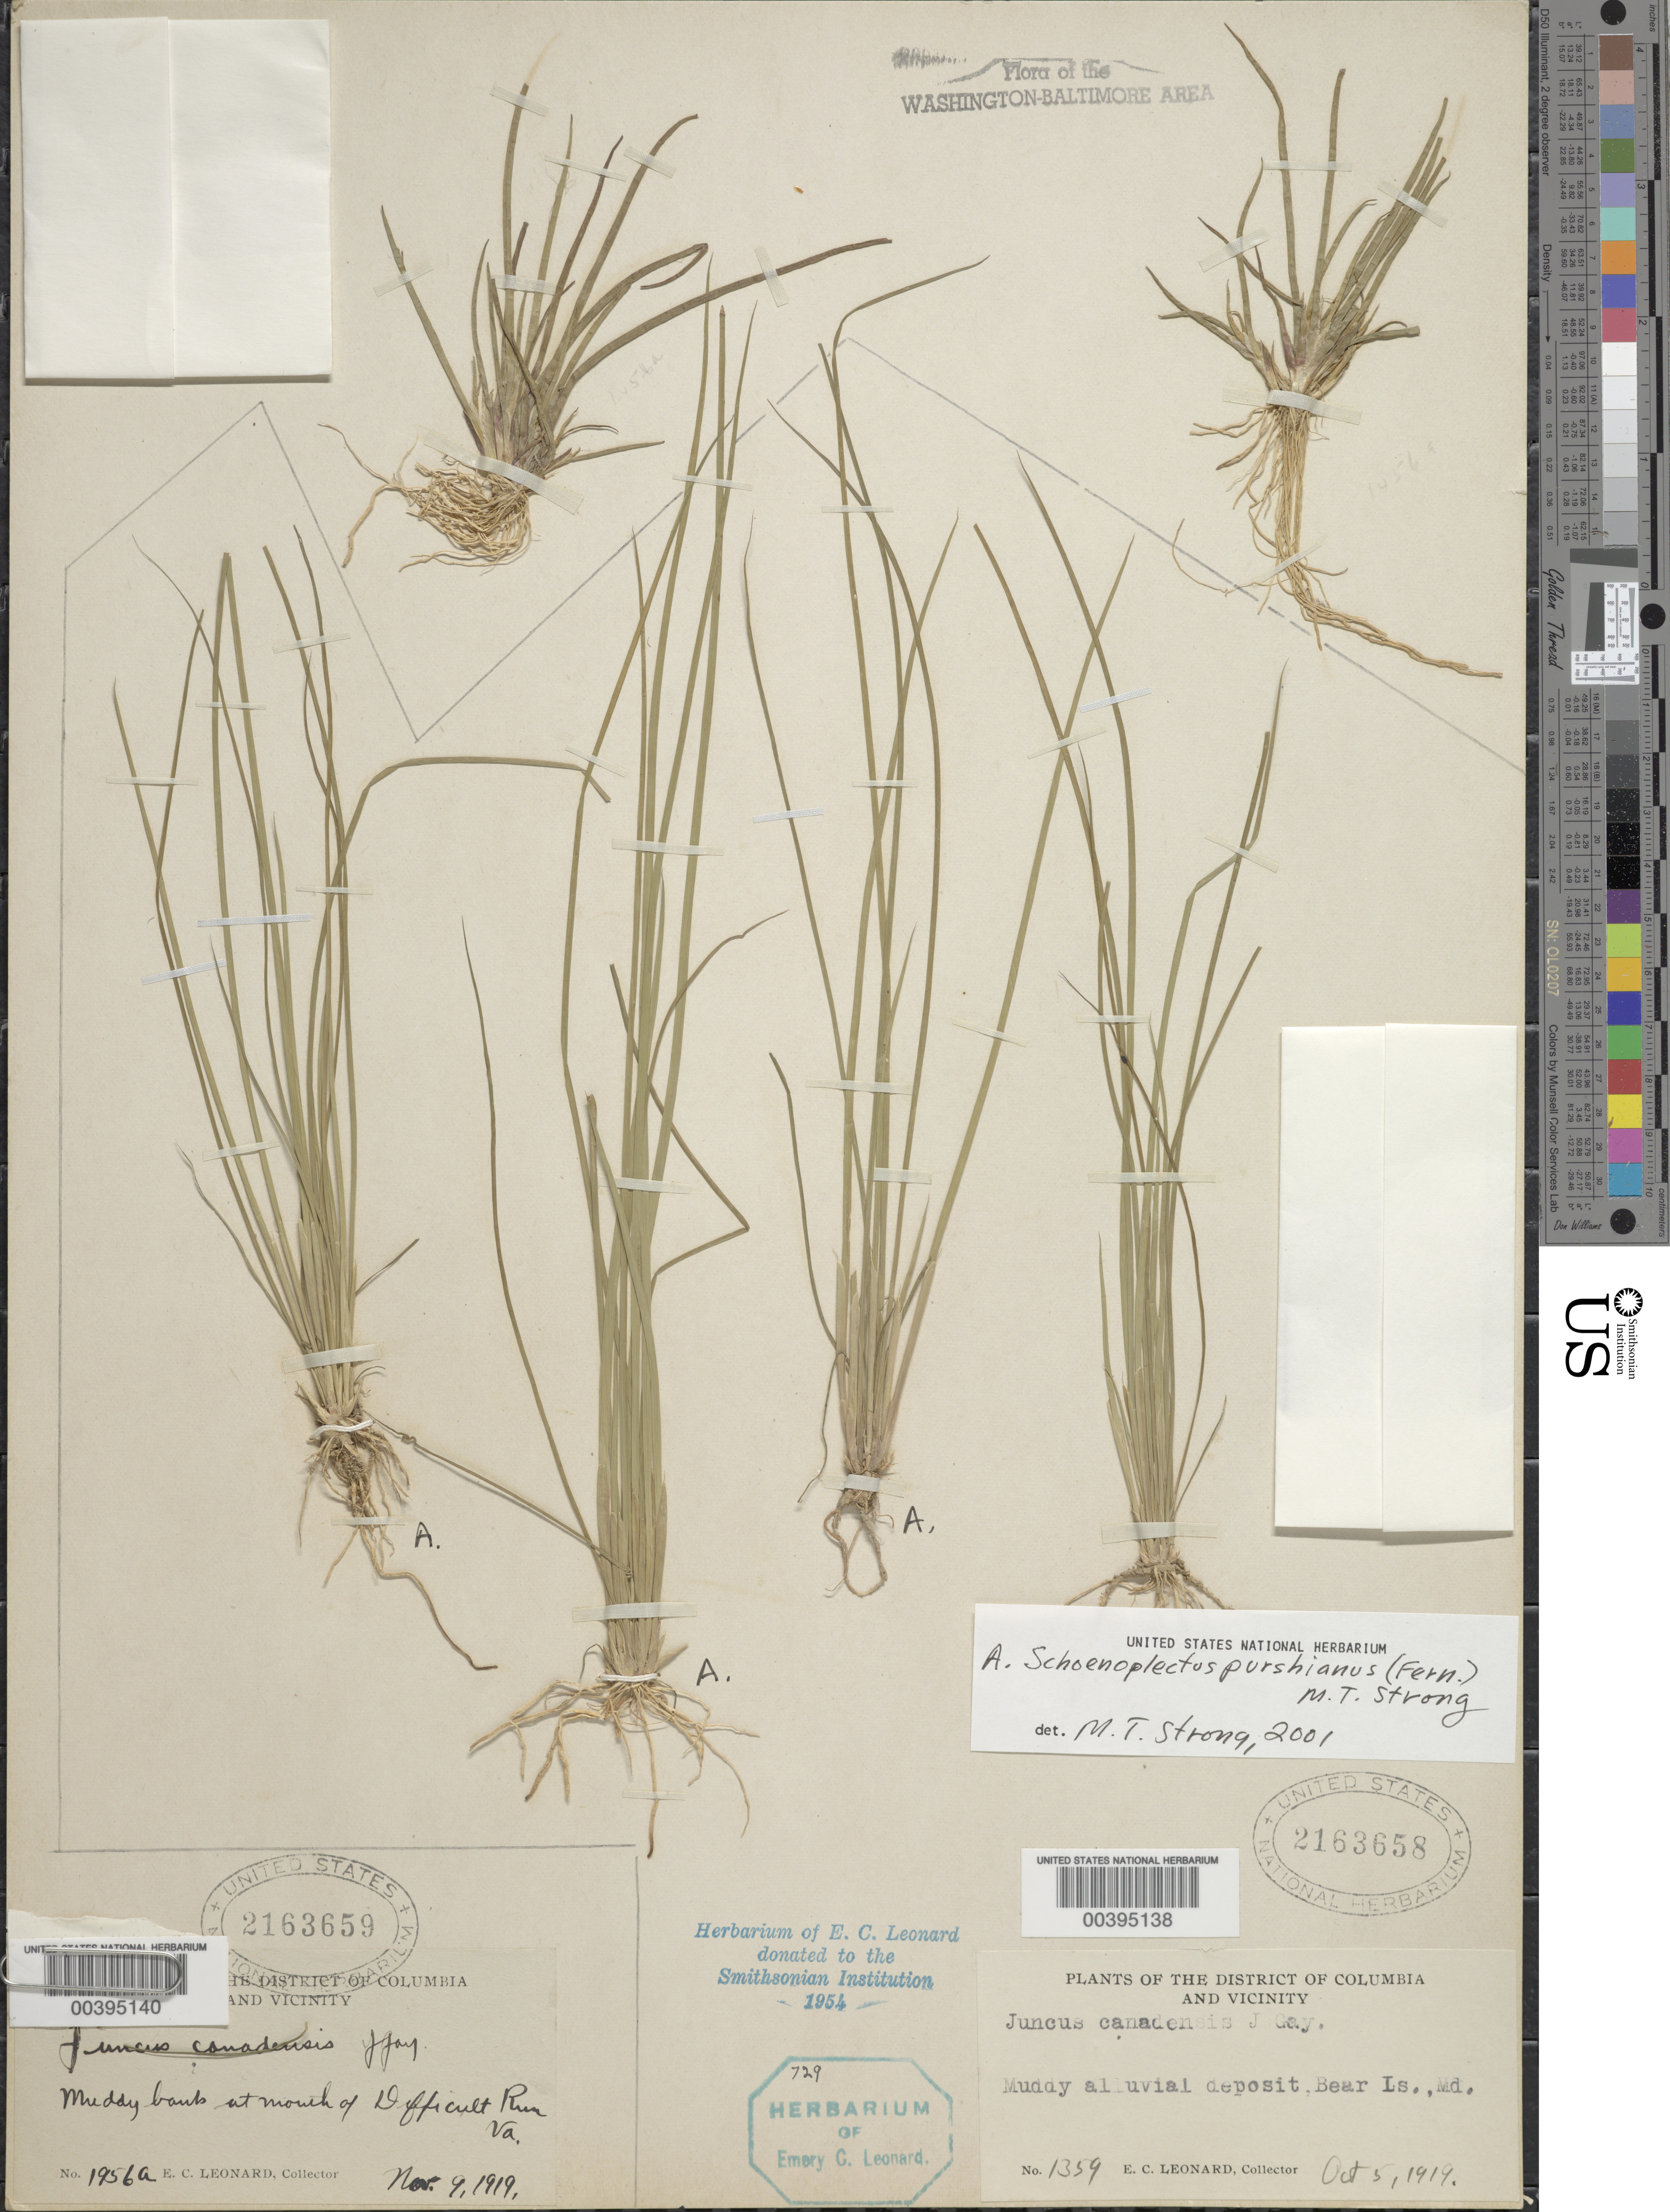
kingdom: Plantae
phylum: Tracheophyta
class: Liliopsida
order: Poales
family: Cyperaceae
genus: Schoenoplectus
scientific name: Schoenoplectus purshianus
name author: (Fernald) M.T. Strong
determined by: Strong, M. T., (US), Smithsonian Institution - National Museum of Natural History (UNITED STATES)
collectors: E. C. Leonard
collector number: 1359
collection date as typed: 05 Oct 1919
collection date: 1919-10-05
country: United States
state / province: Maryland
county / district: Montgomery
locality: Bear Island C. & O. Canal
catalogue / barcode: US 2163658